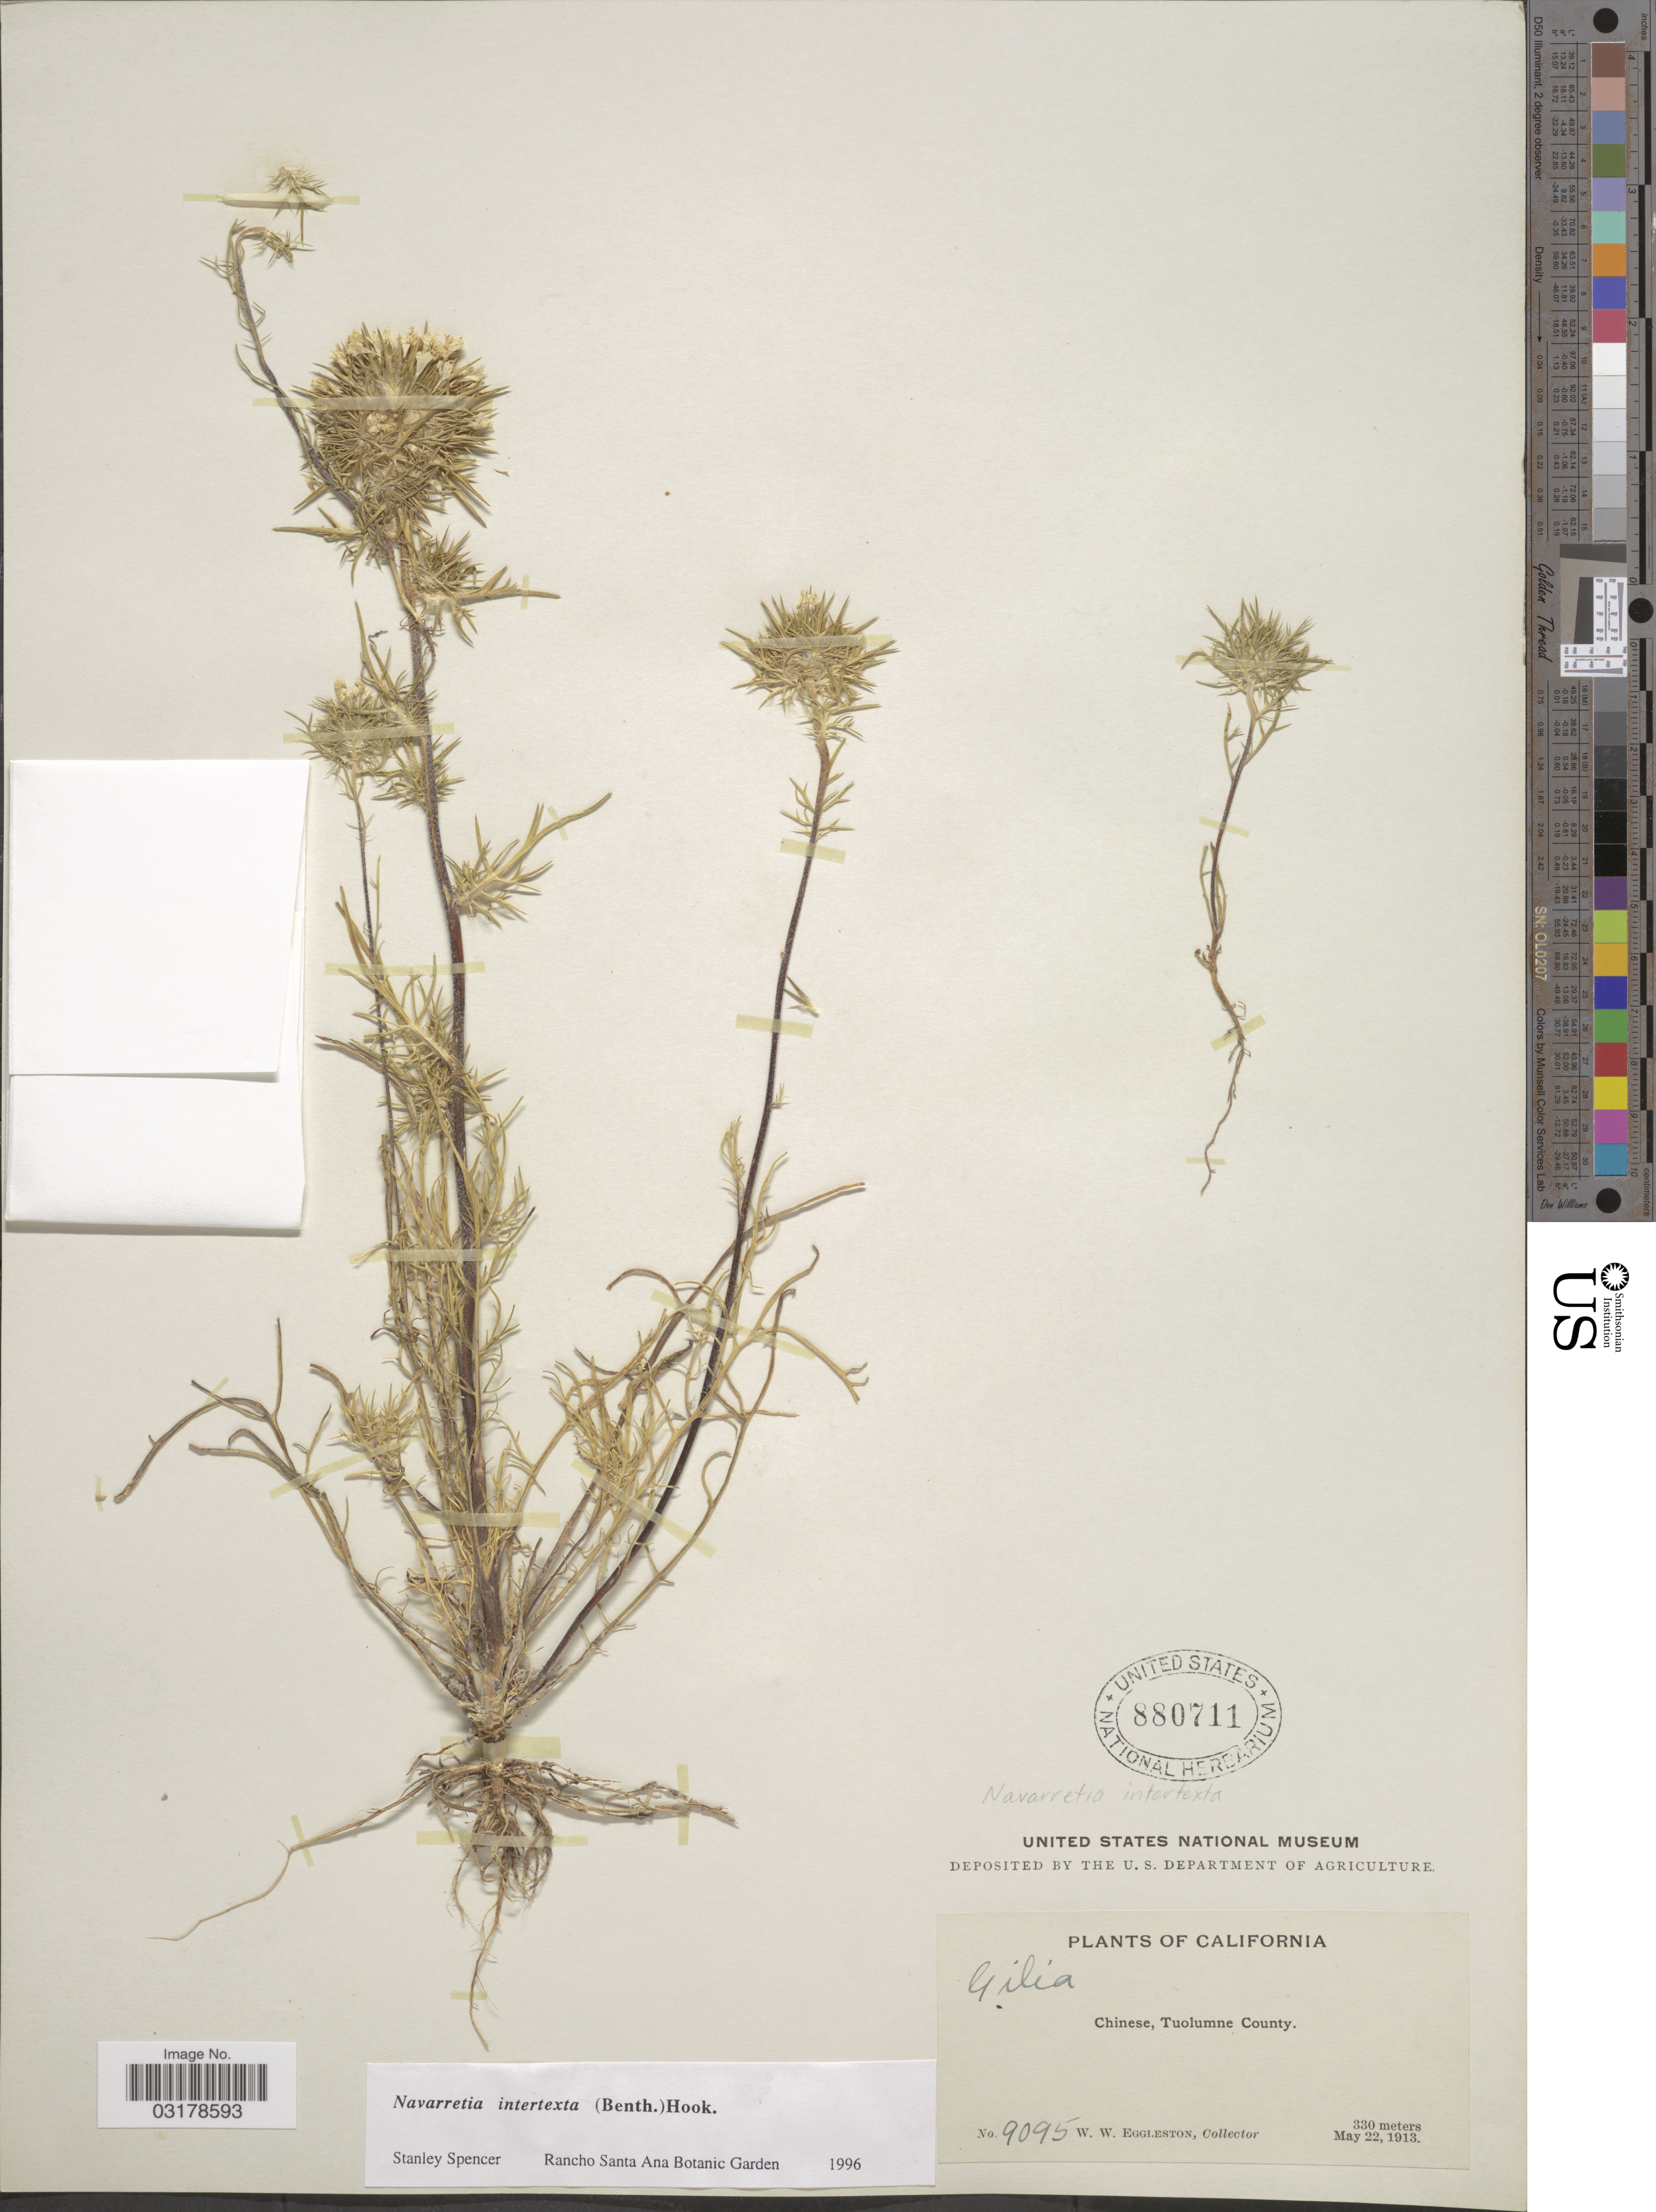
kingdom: Plantae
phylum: Tracheophyta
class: Magnoliopsida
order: Ericales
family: Polemoniaceae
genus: Navarretia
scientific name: Navarretia intertexta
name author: (Benth.) Hook.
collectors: W. W. Eggleston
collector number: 9095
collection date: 1913-05-22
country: United States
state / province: California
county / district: Tuolumne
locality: Chinese, Tuolumne County.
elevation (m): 330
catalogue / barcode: US 880711